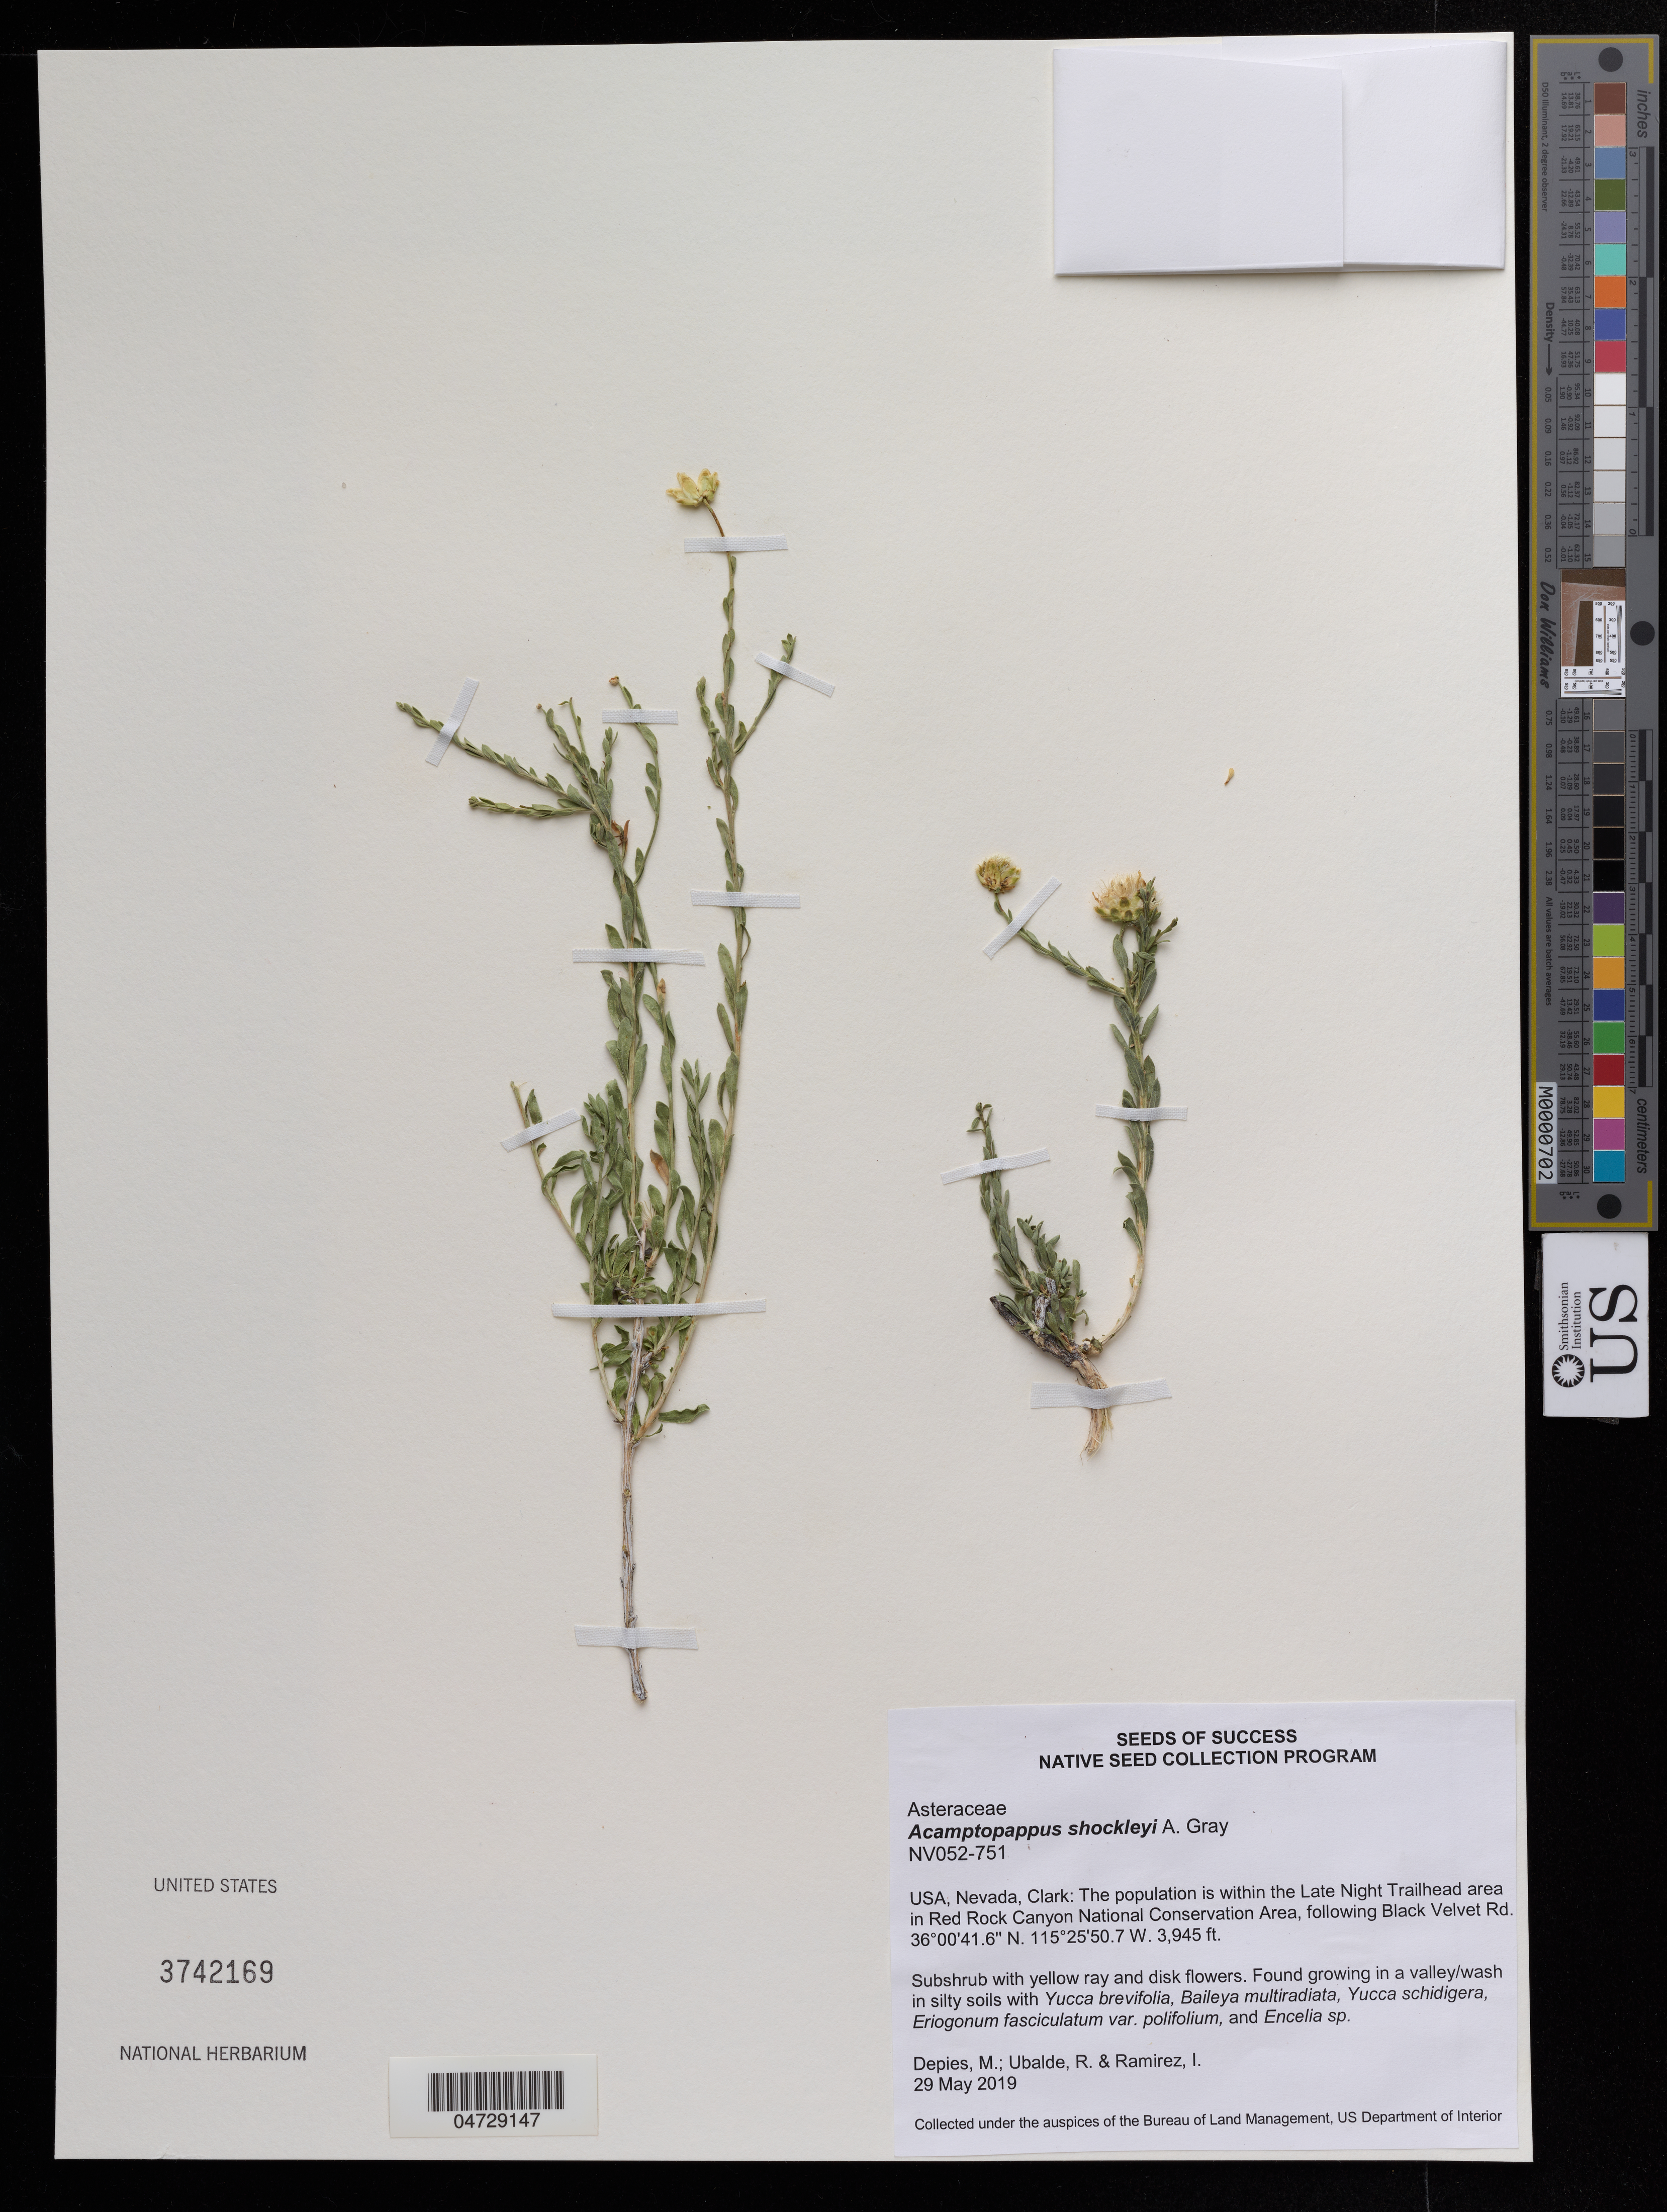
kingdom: Plantae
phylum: Tracheophyta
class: Magnoliopsida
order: Asterales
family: Asteraceae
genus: Acamptopappus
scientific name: Acamptopappus shockleyi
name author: A. Gray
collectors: M. Depies, R. Ubalde & I. Ramírez M.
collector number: NV052-751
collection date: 2019-05-29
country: United States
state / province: Nevada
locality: Clark: The population is within the Late Night Trailhead area in Red Rock Canyon National Conservation Area, following Black Velvet Rd.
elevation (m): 1202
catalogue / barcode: US 3742169